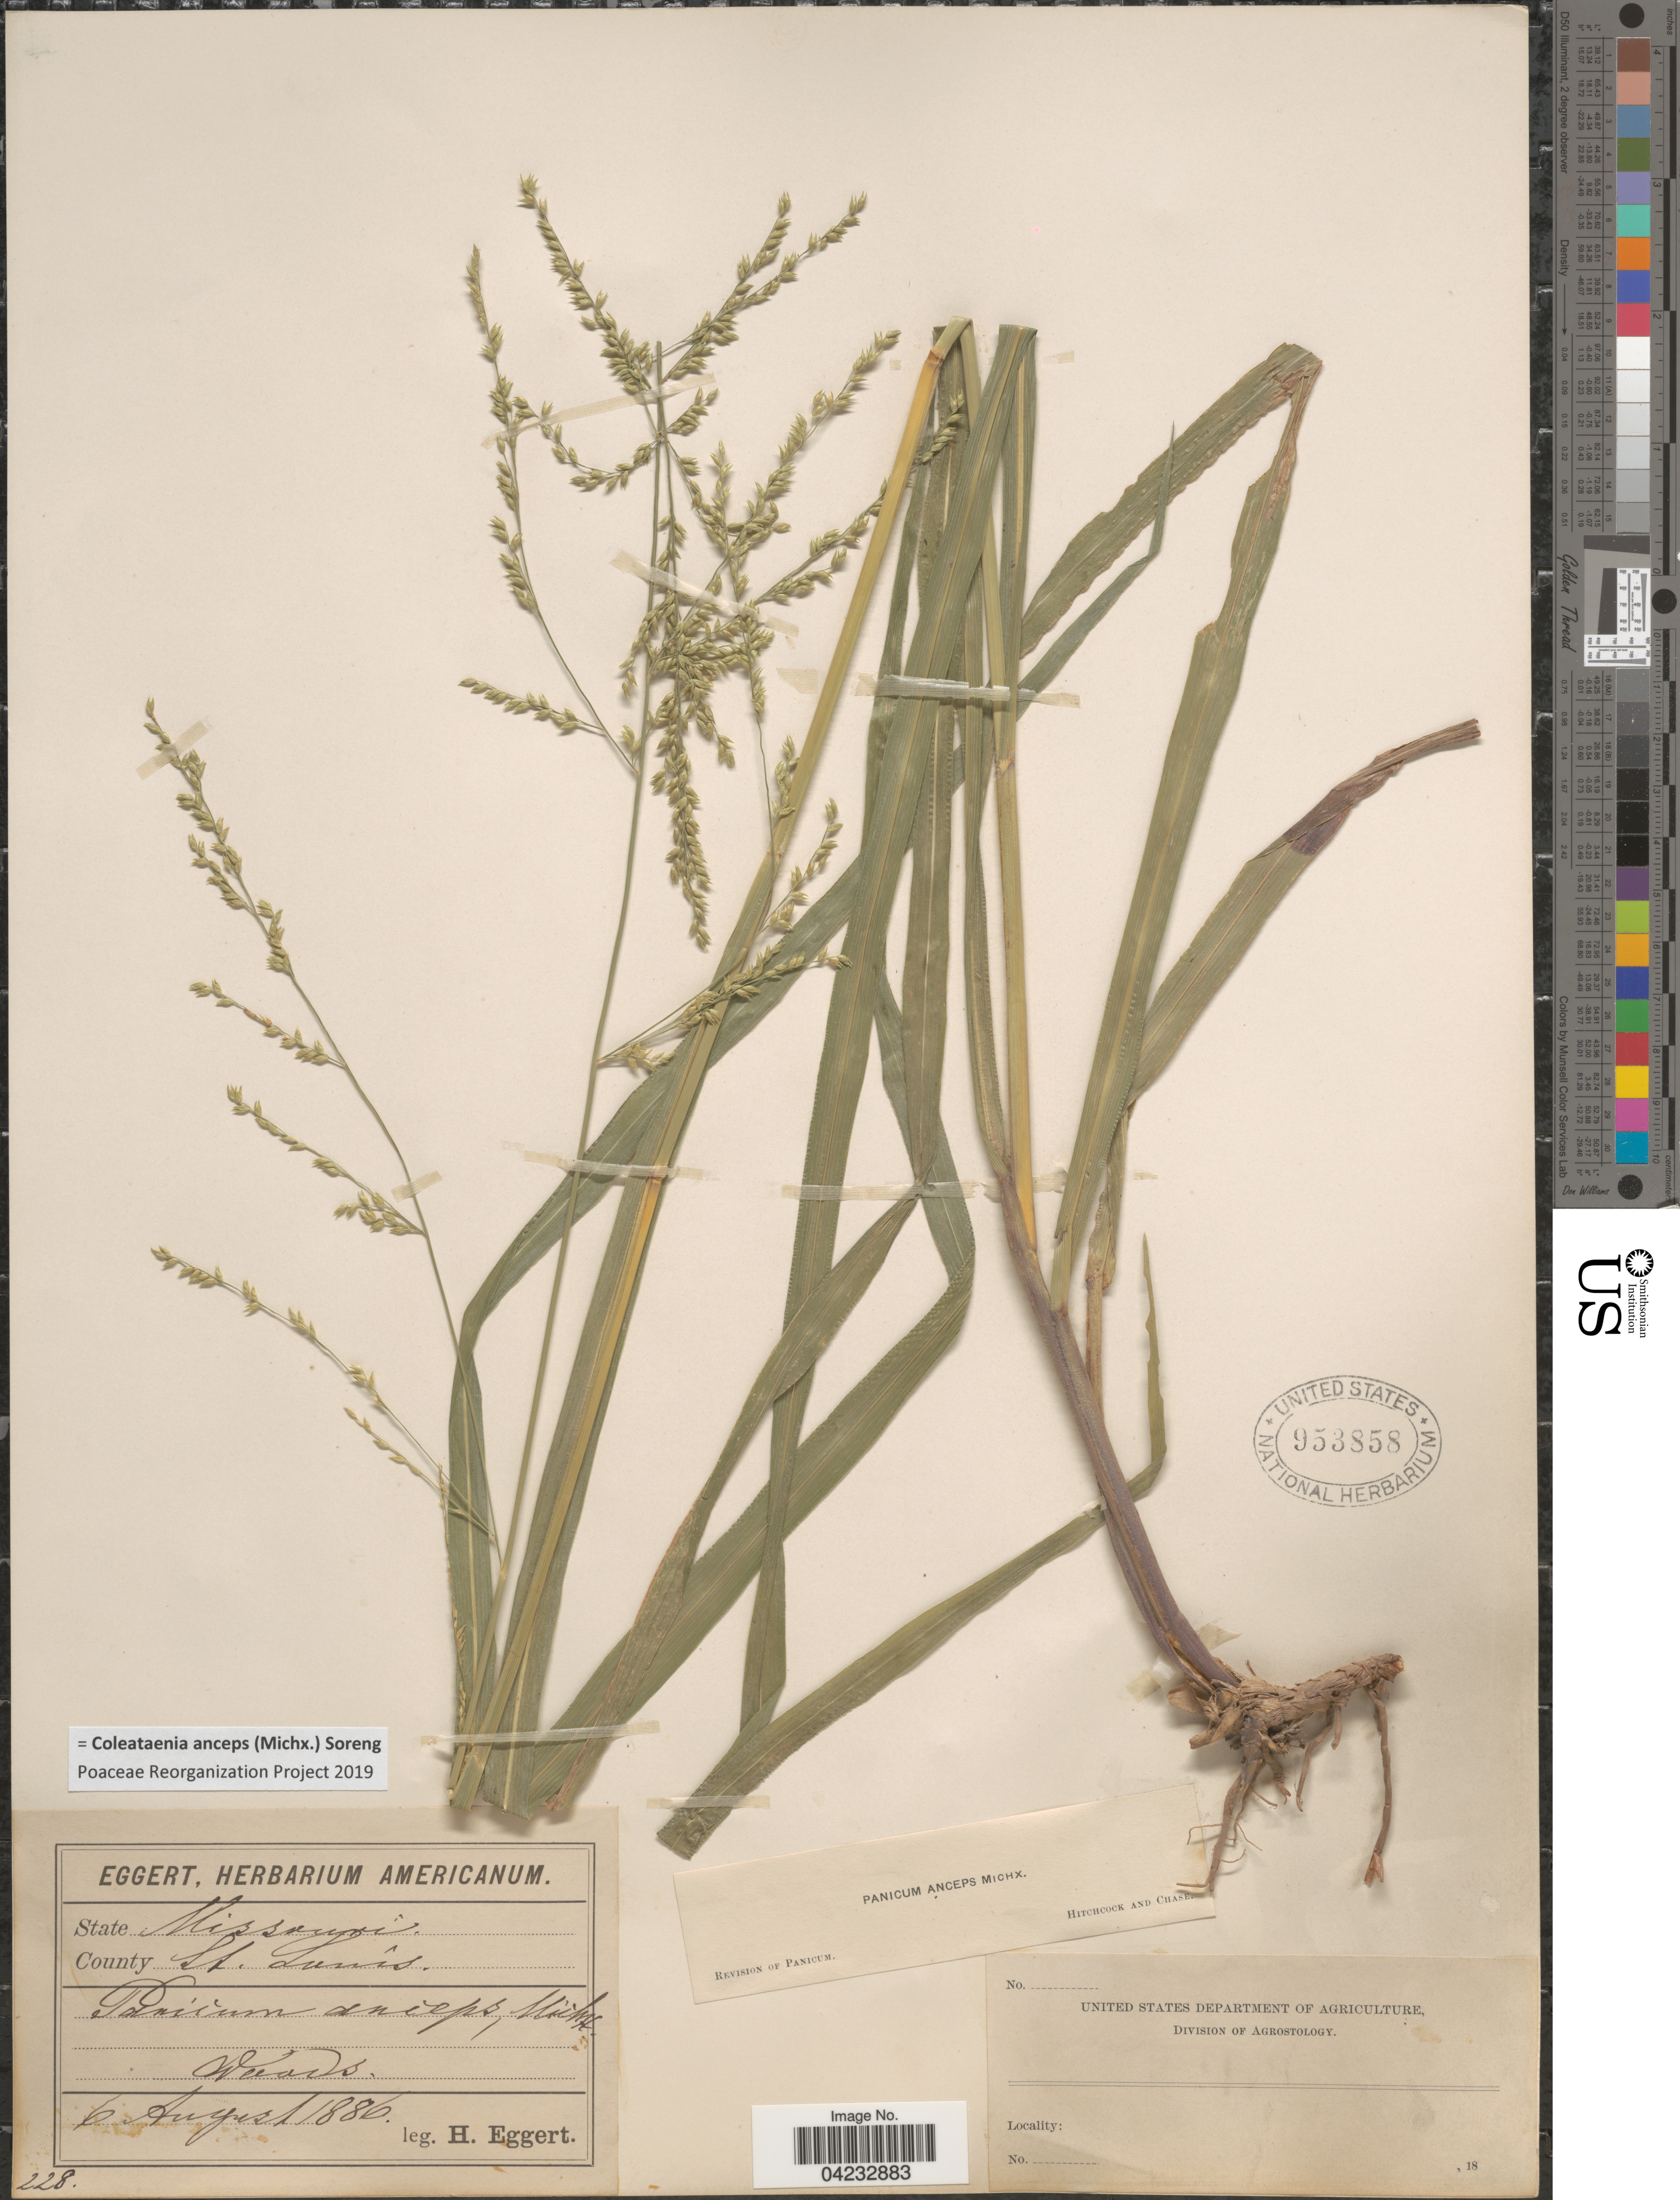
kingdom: Plantae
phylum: Tracheophyta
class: Liliopsida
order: Poales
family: Poaceae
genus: Coleataenia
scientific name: Coleataenia anceps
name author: (Michx.) Soreng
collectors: H. Eggert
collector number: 228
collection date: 1886-08-06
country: United States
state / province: Missouri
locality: County St. Louis.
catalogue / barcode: US 953858